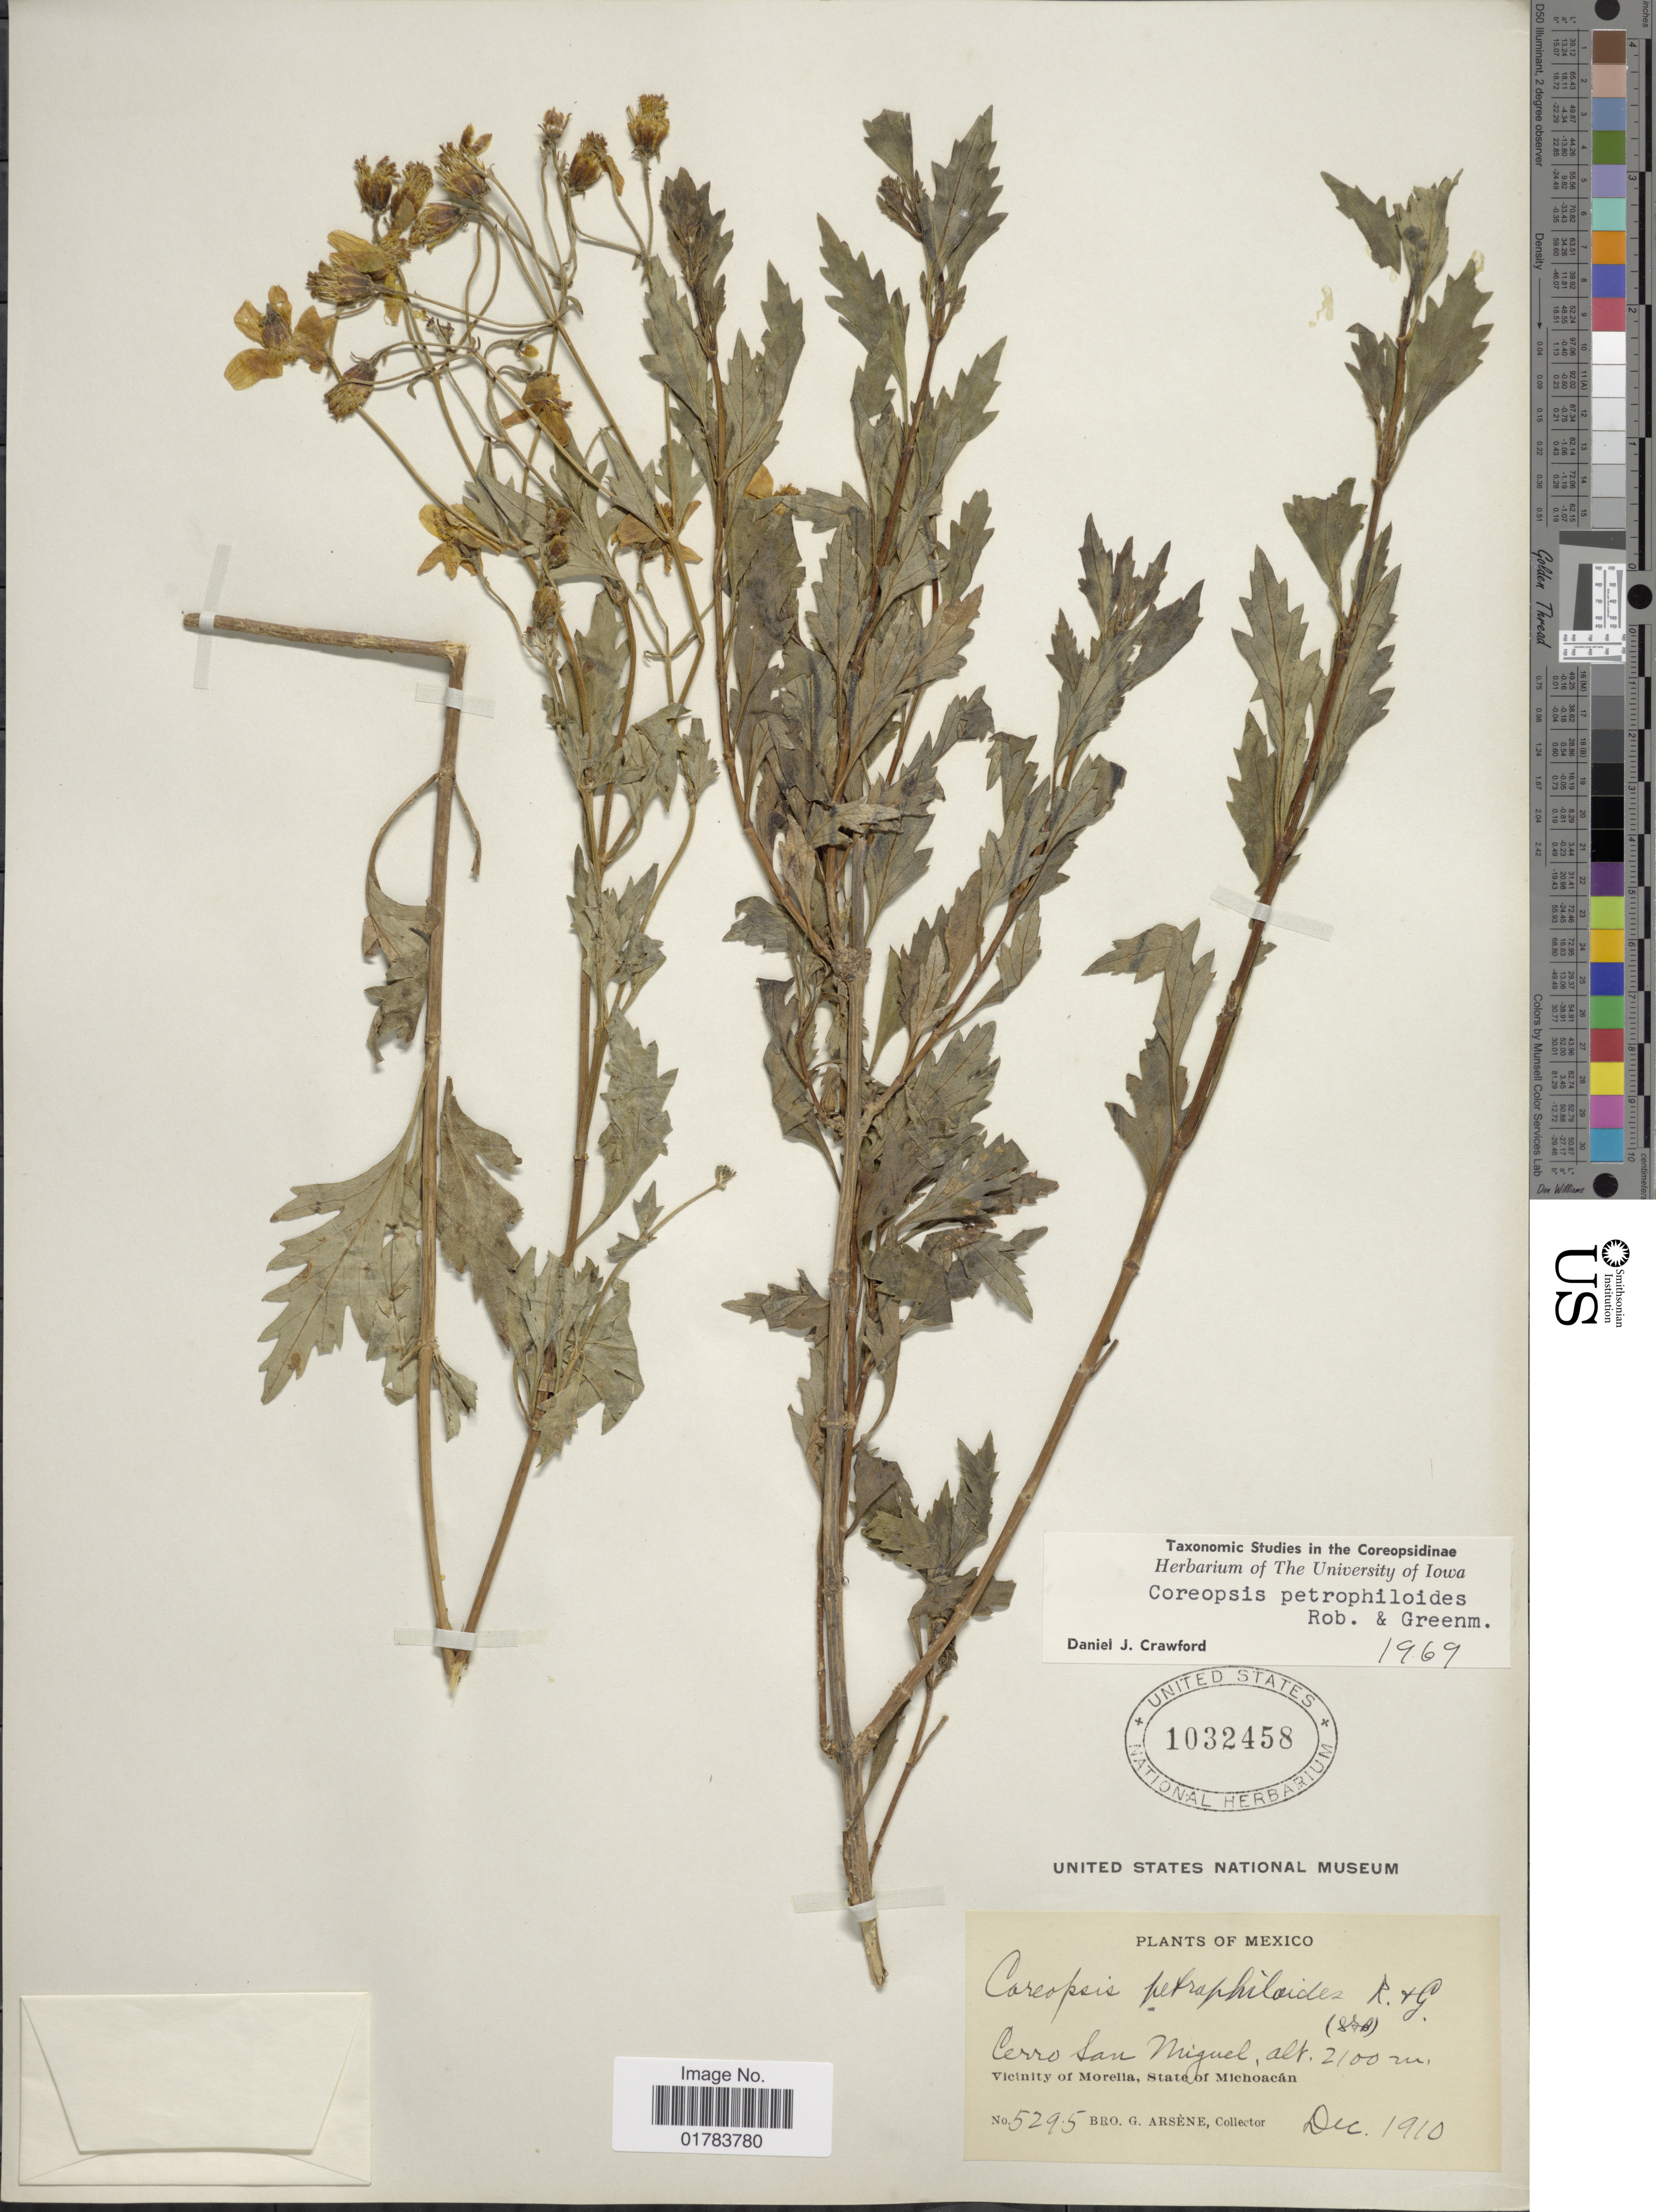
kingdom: Plantae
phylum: Tracheophyta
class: Magnoliopsida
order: Asterales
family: Asteraceae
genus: Coreopsis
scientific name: Coreopsis petrophiloides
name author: B.L. Rob. & Greenm.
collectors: Bro. G. Arsène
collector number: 5295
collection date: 1910-12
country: Mexico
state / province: Michoacán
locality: Cerro San Miguel, Vicinity of Morelia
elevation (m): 2100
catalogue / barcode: US 1032458